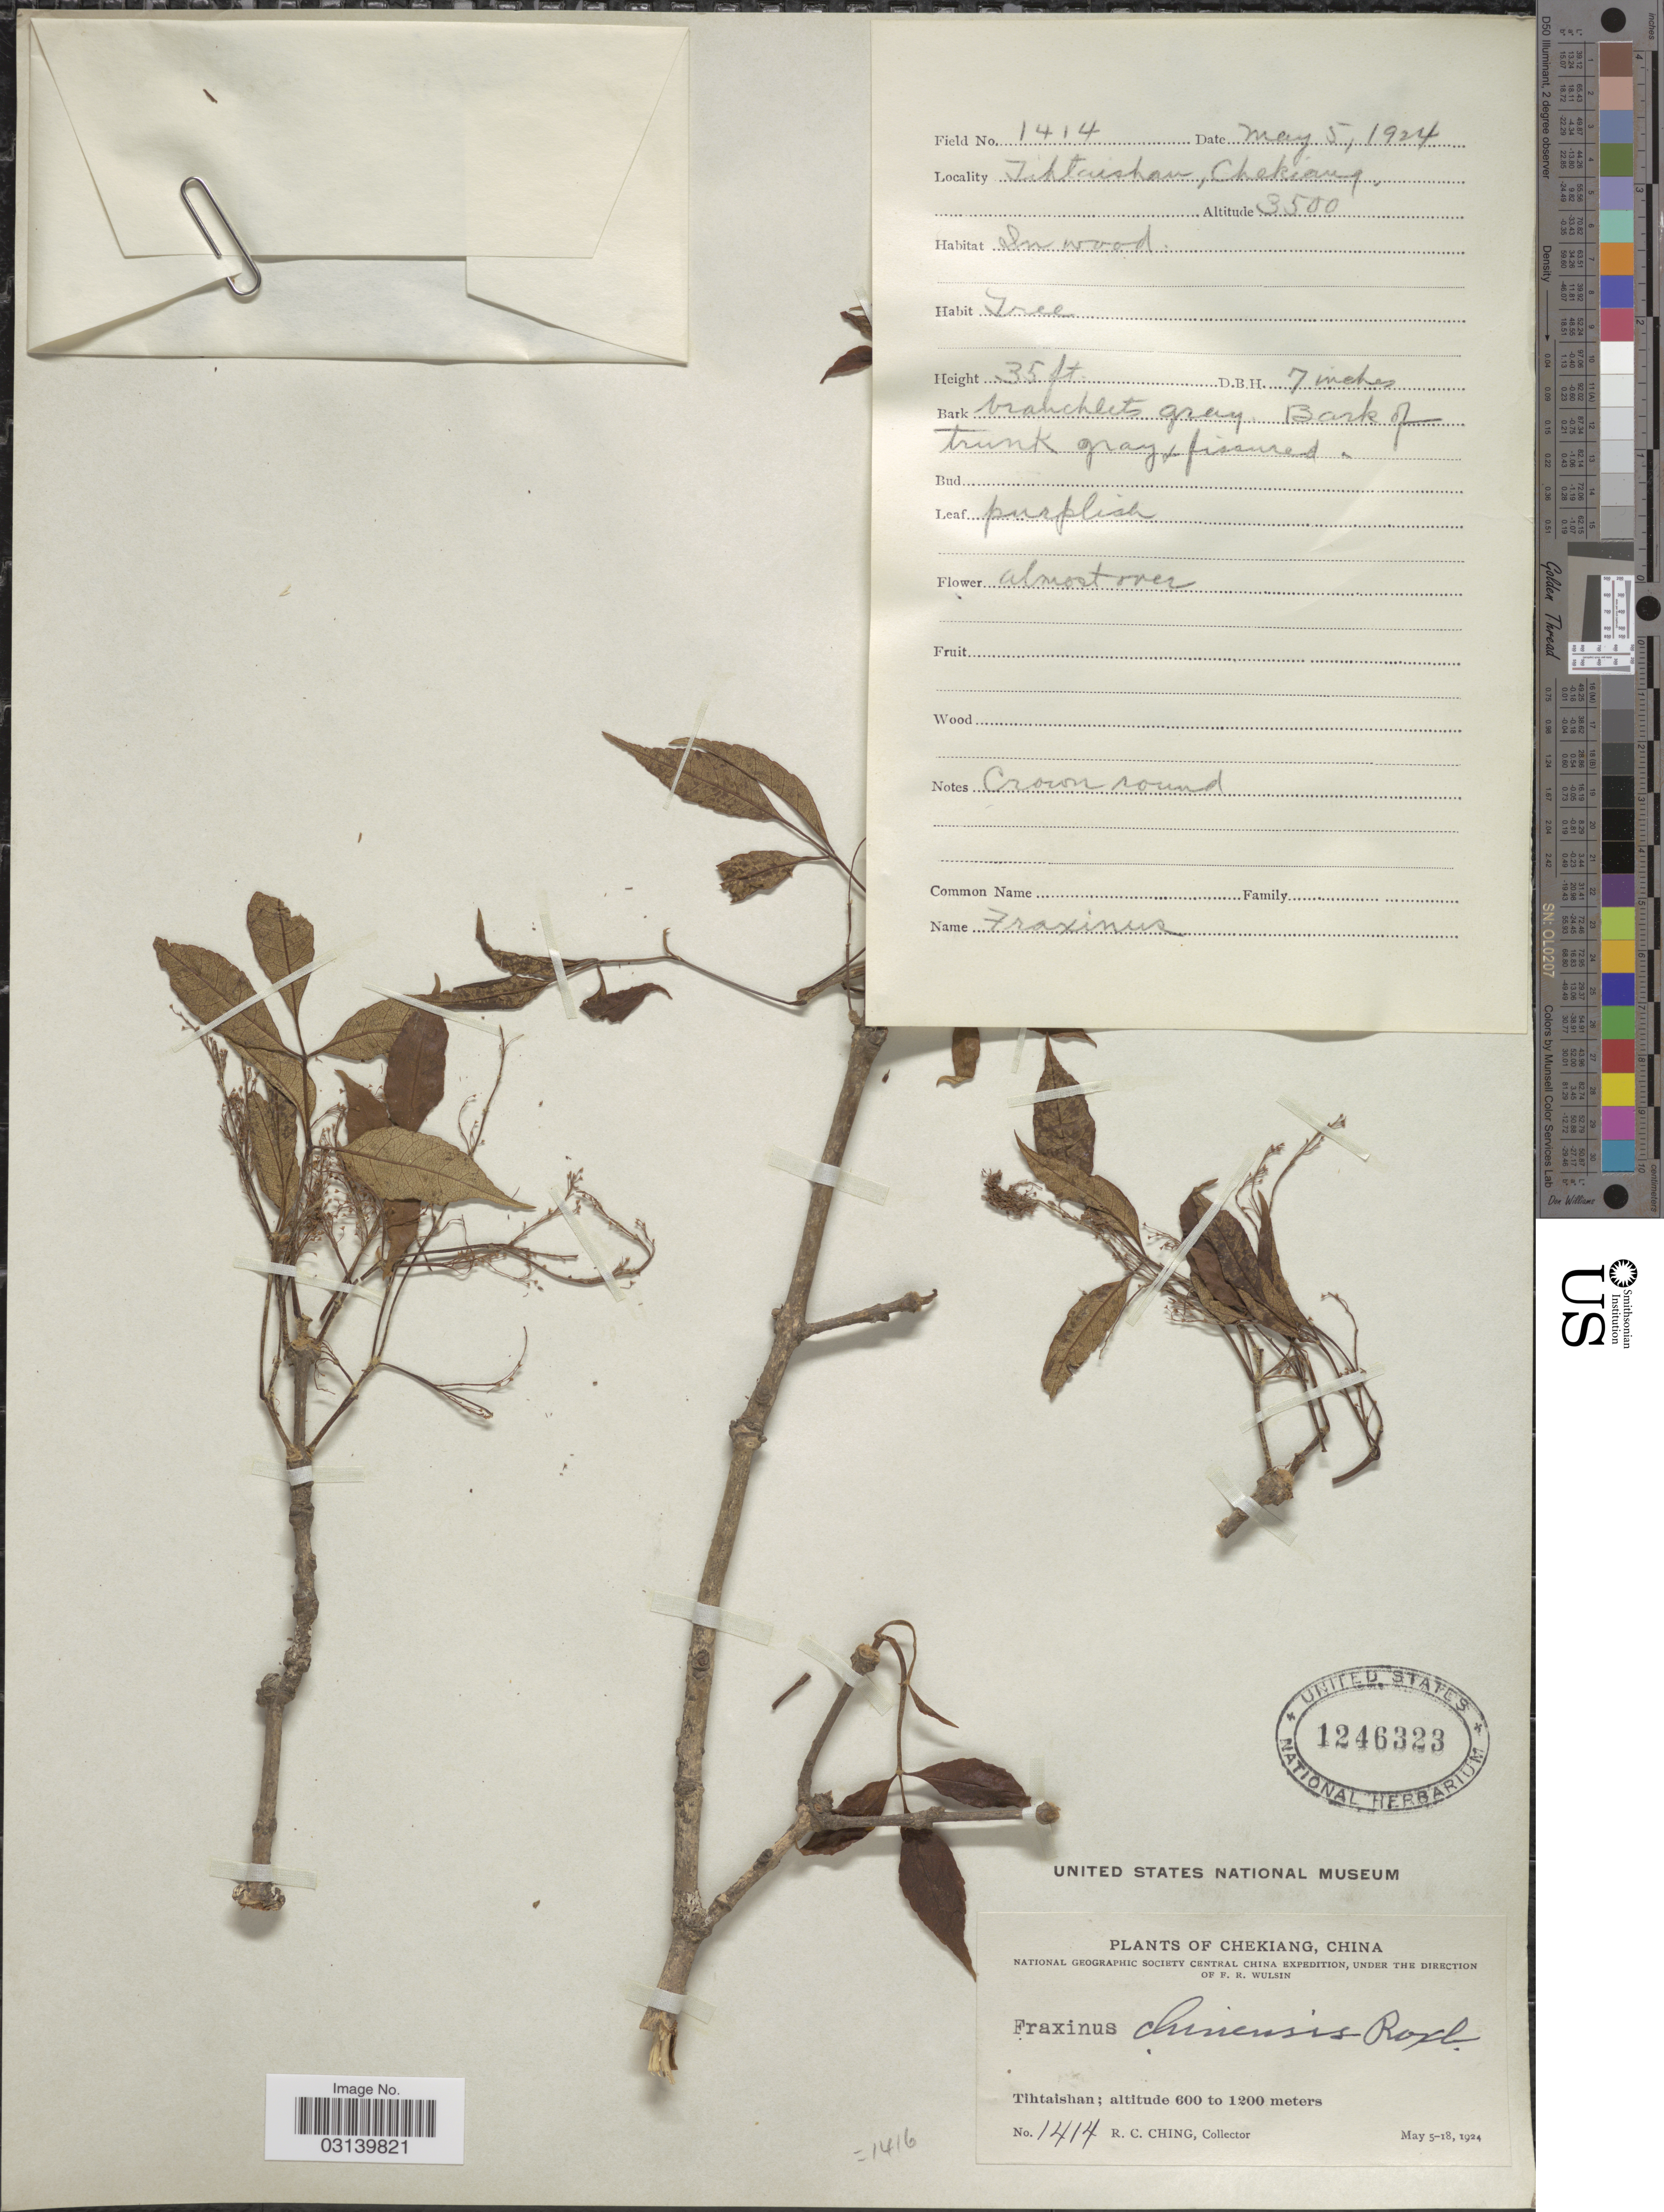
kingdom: Plantae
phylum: Tracheophyta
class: Magnoliopsida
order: Lamiales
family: Oleaceae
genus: Fraxinus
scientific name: Fraxinus chinensis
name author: Roxb.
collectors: R. C. Ching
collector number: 1414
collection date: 1924-05-05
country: China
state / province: Zhejiang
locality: Chekiang. Tihtaishan.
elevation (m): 1067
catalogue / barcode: US 1246323